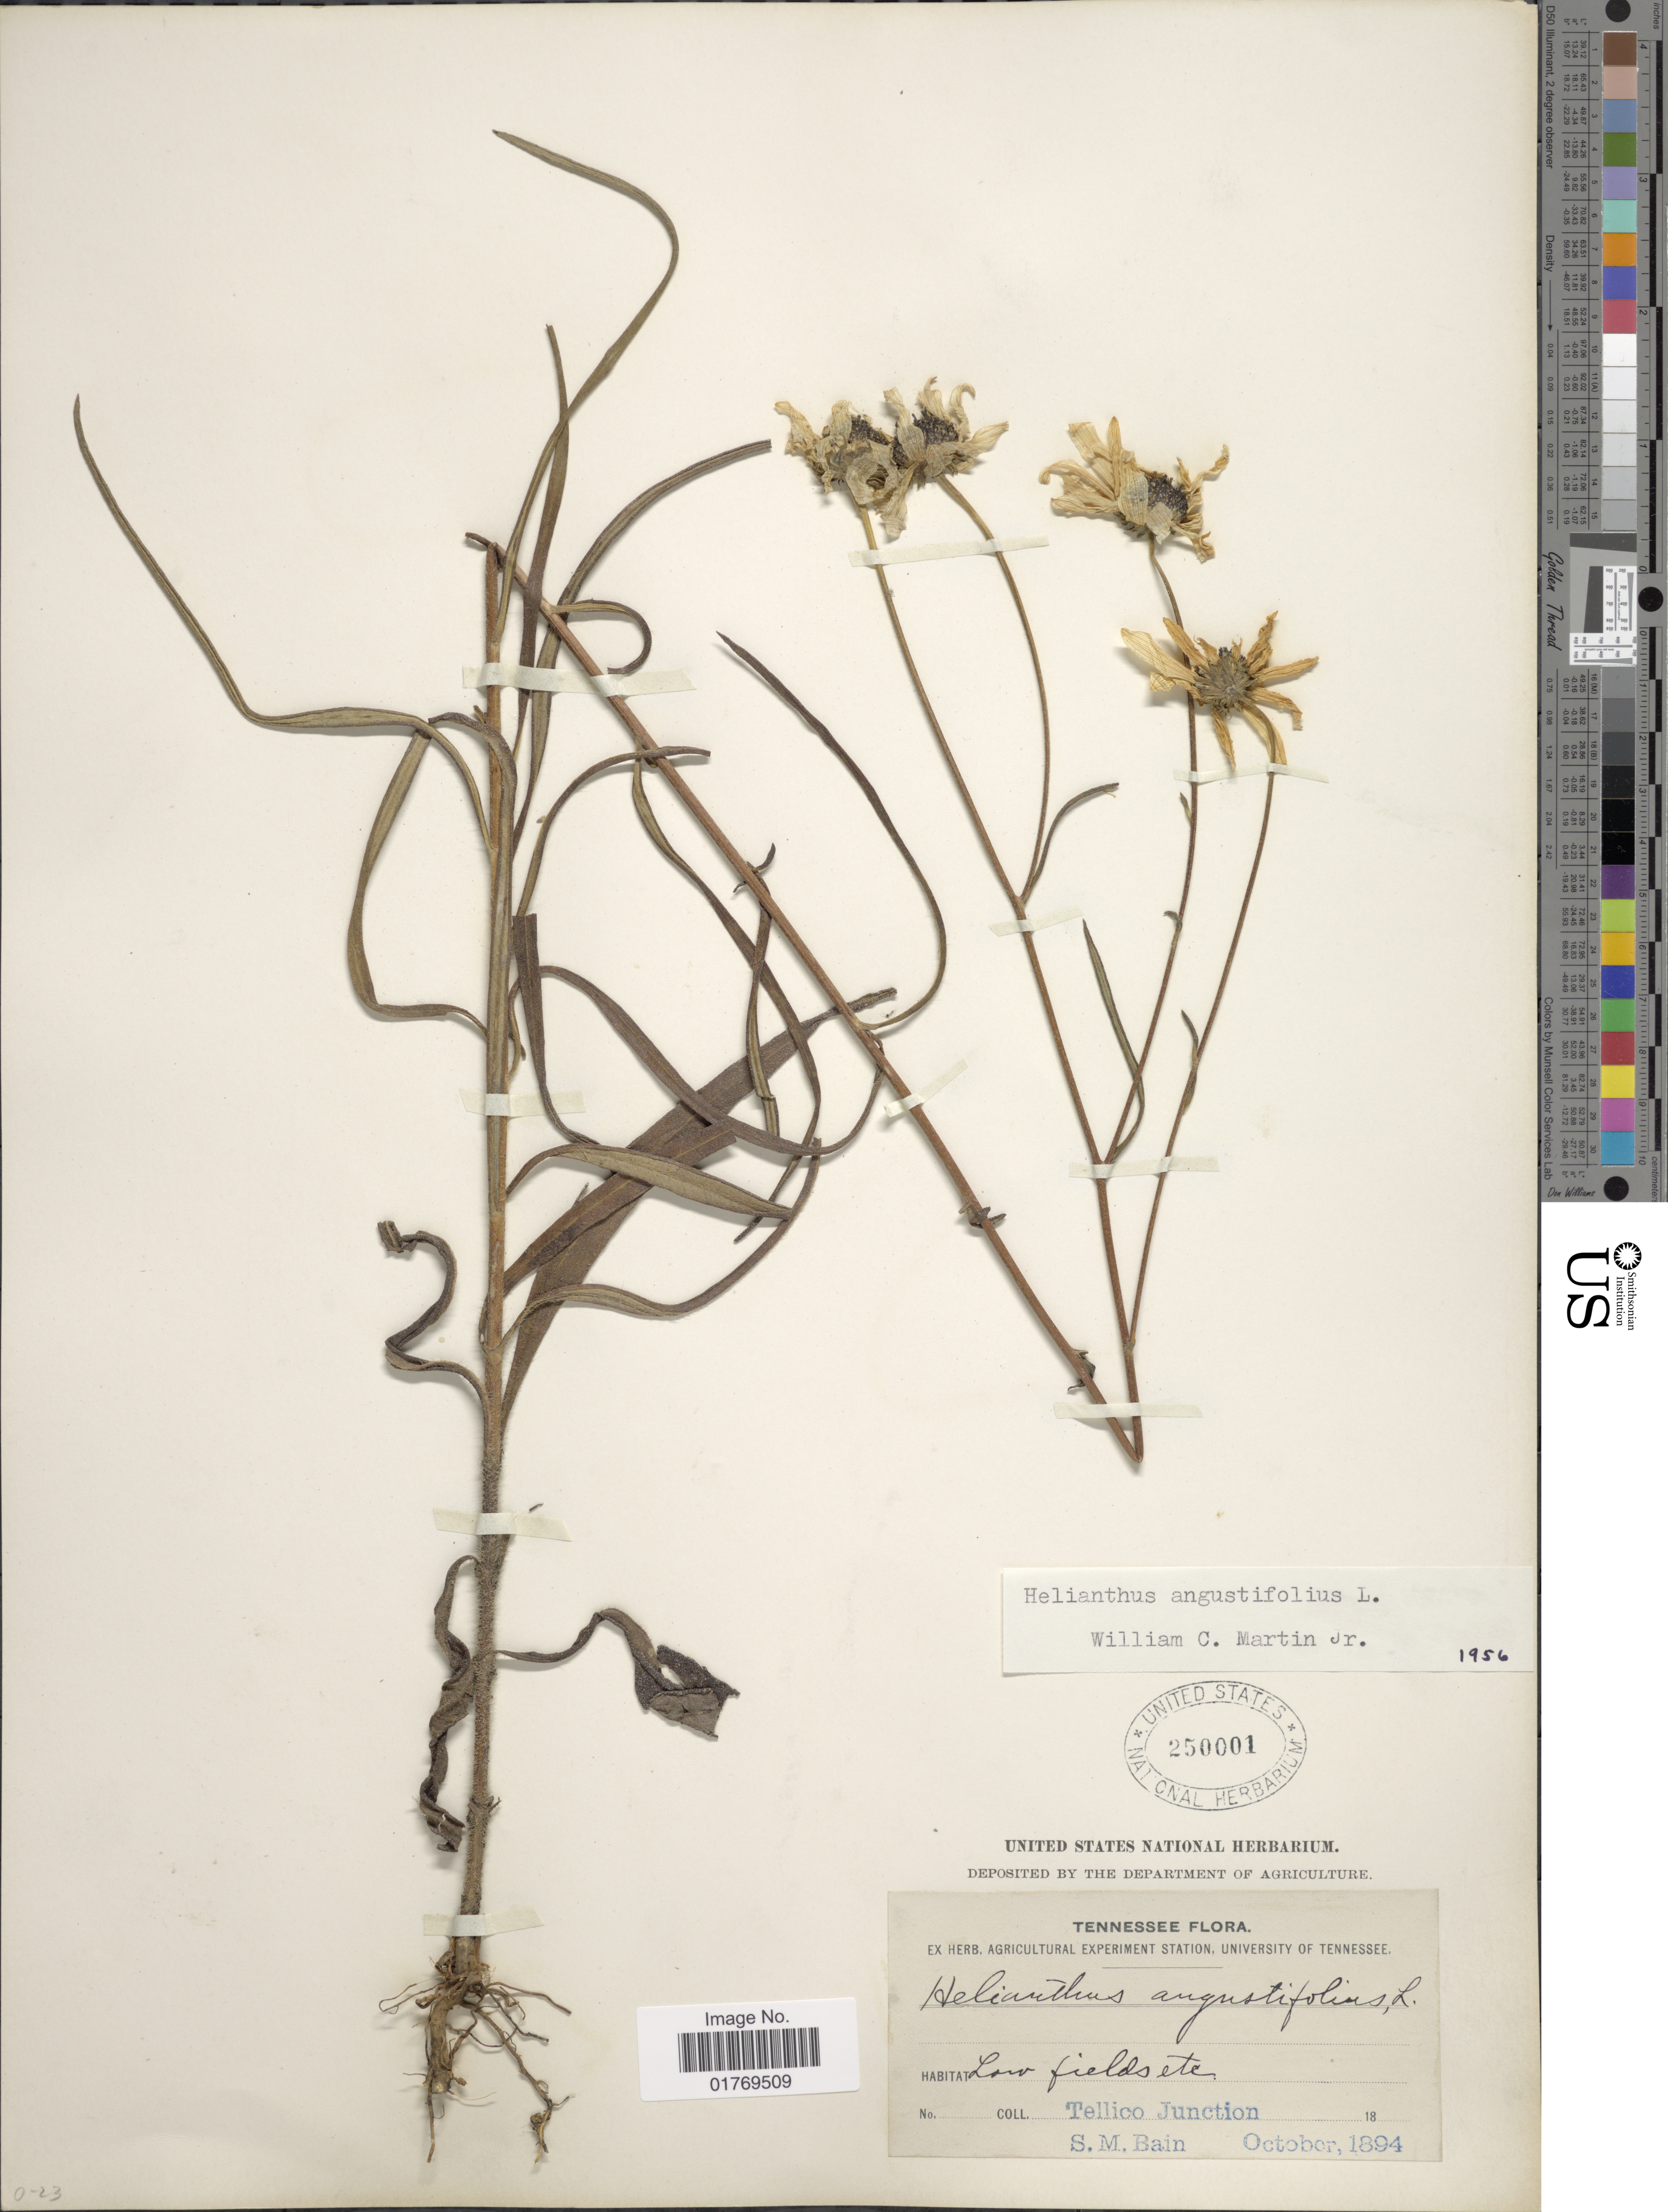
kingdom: Plantae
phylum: Tracheophyta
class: Magnoliopsida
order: Asterales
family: Asteraceae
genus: Helianthus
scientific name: Helianthus angustifolius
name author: L.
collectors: S. M. Bain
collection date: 1894-10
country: United States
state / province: Tennessee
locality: Tellico Junction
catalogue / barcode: US 250001